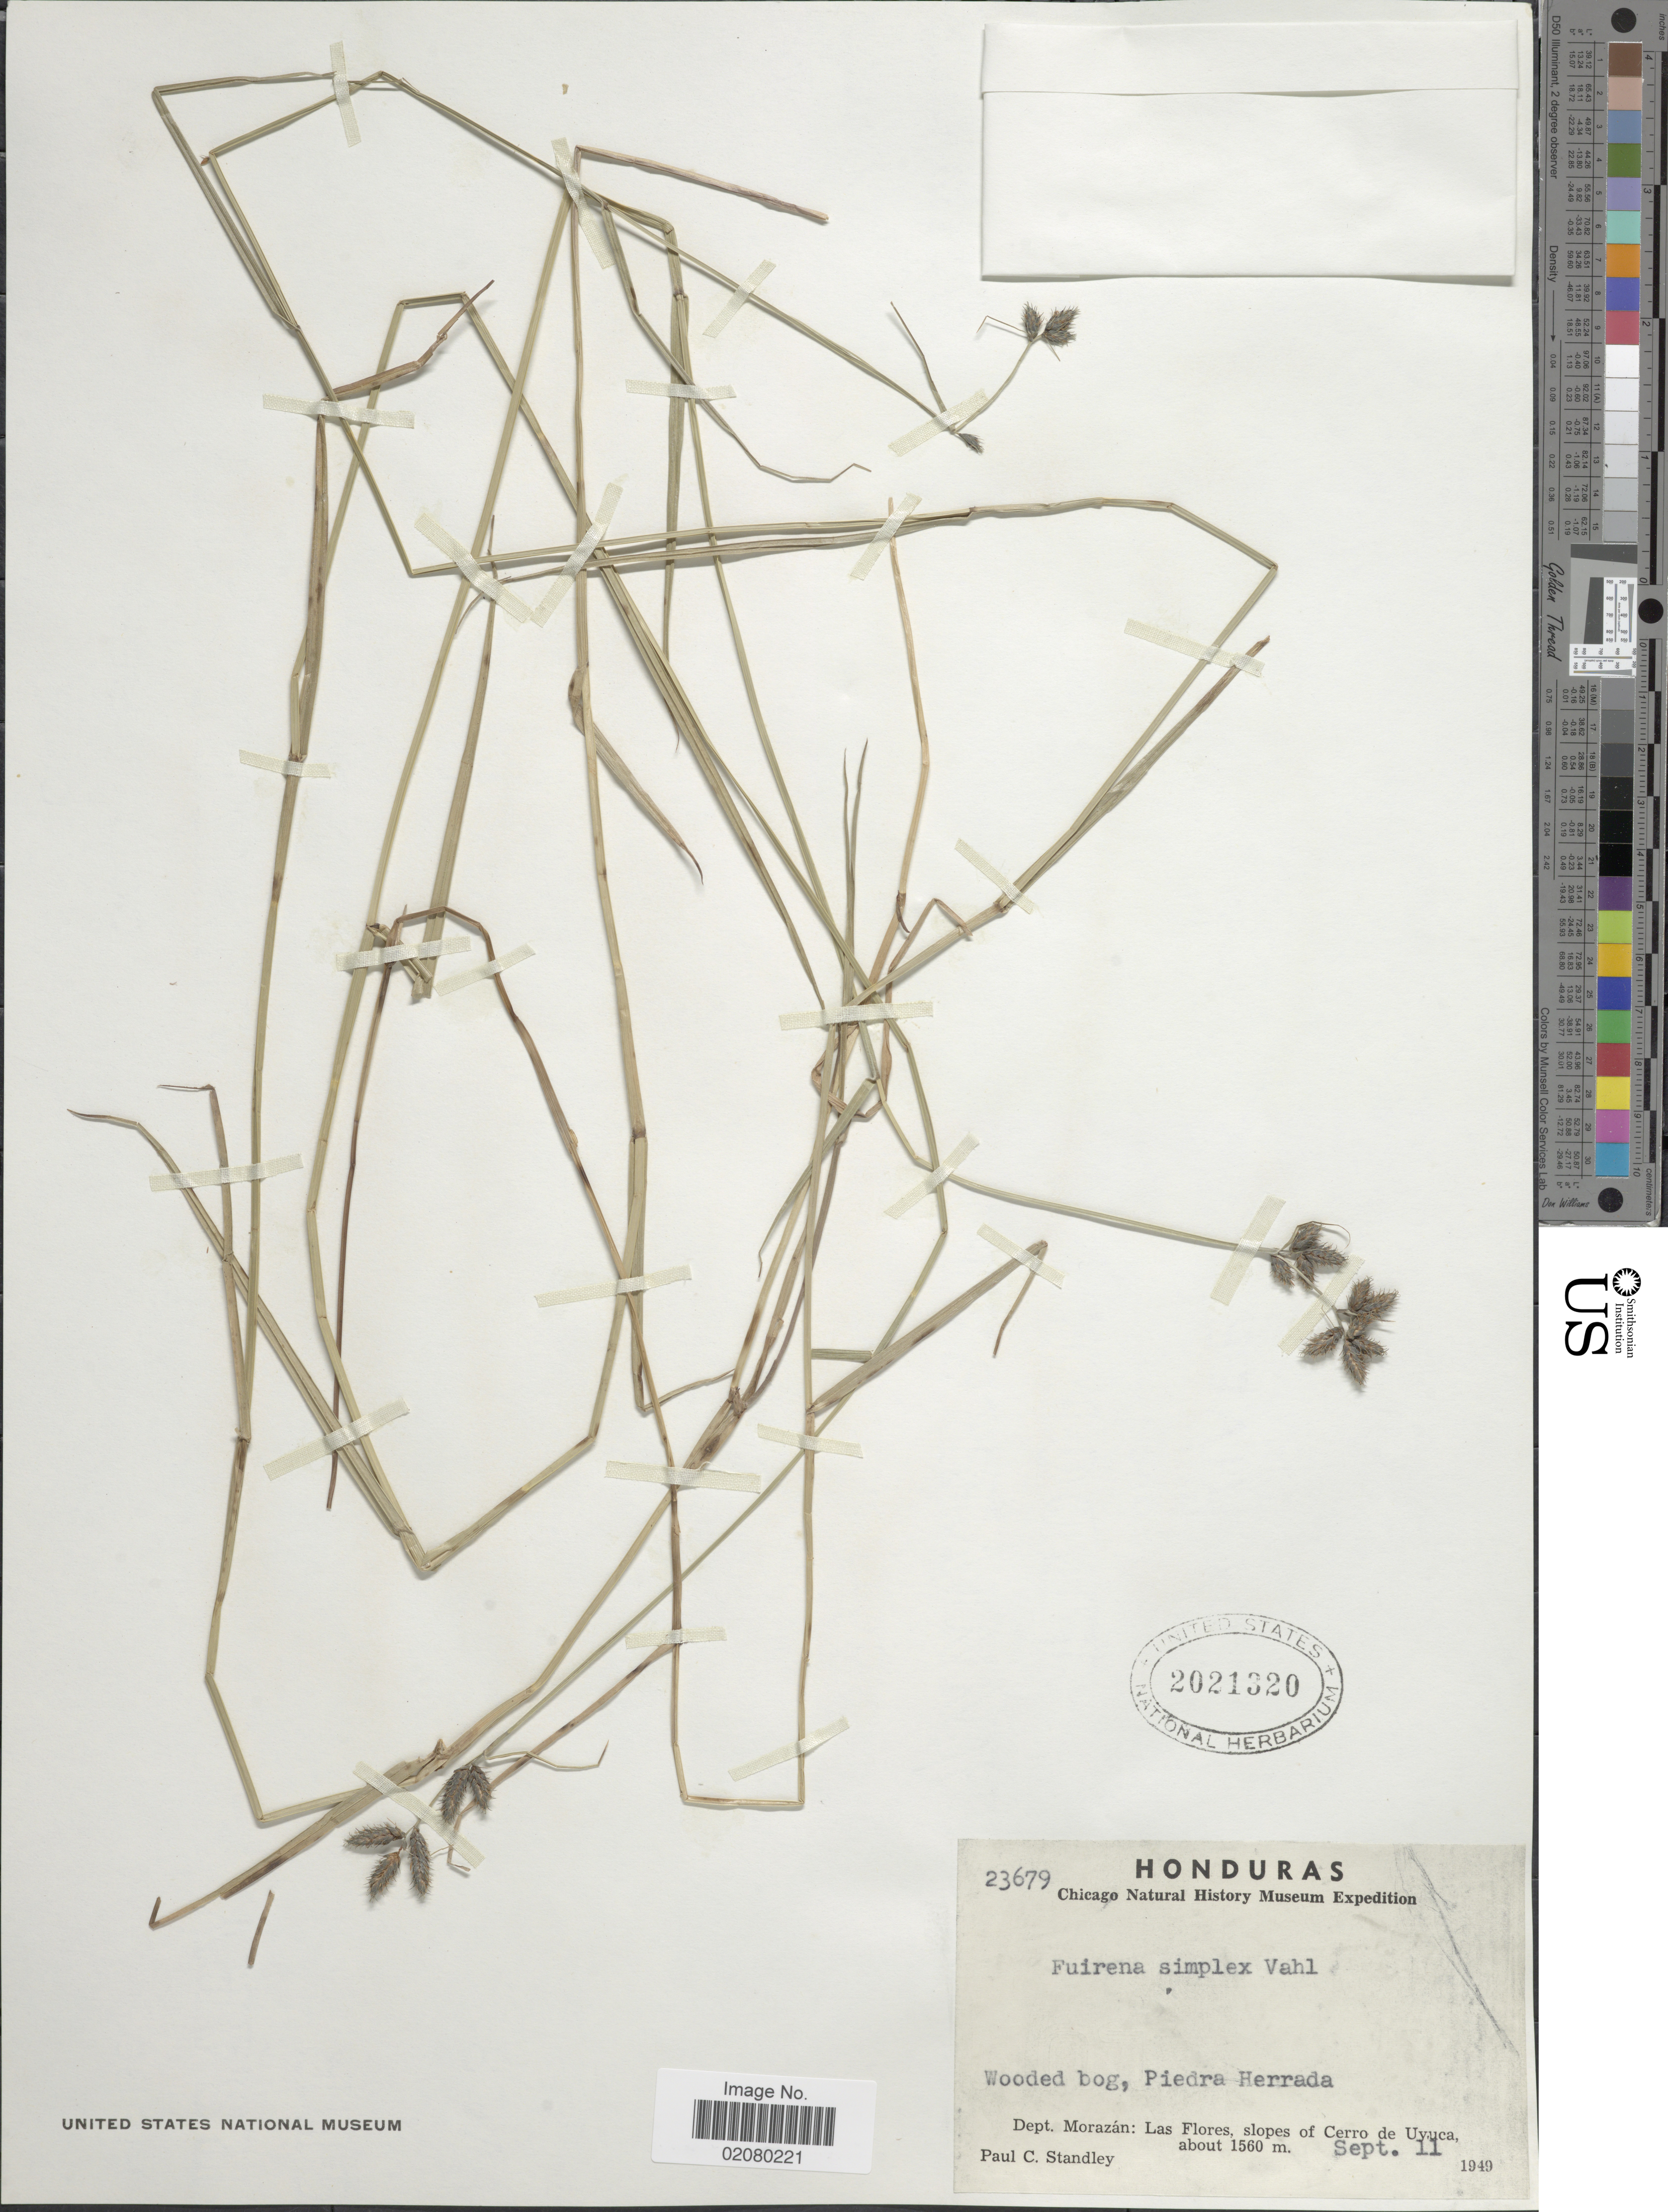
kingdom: Plantae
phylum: Tracheophyta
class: Liliopsida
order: Poales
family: Cyperaceae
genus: Fuirena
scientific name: Fuirena simplex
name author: Vahl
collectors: P. C. Standley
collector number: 23679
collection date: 1949-09-11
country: Honduras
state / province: Fco. Morazán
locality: Wooded bog, Piedra Herrada. Dept. Morazan: Las Flores, slopes of Cerro de Uyuca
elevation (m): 1560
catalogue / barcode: US 2021320